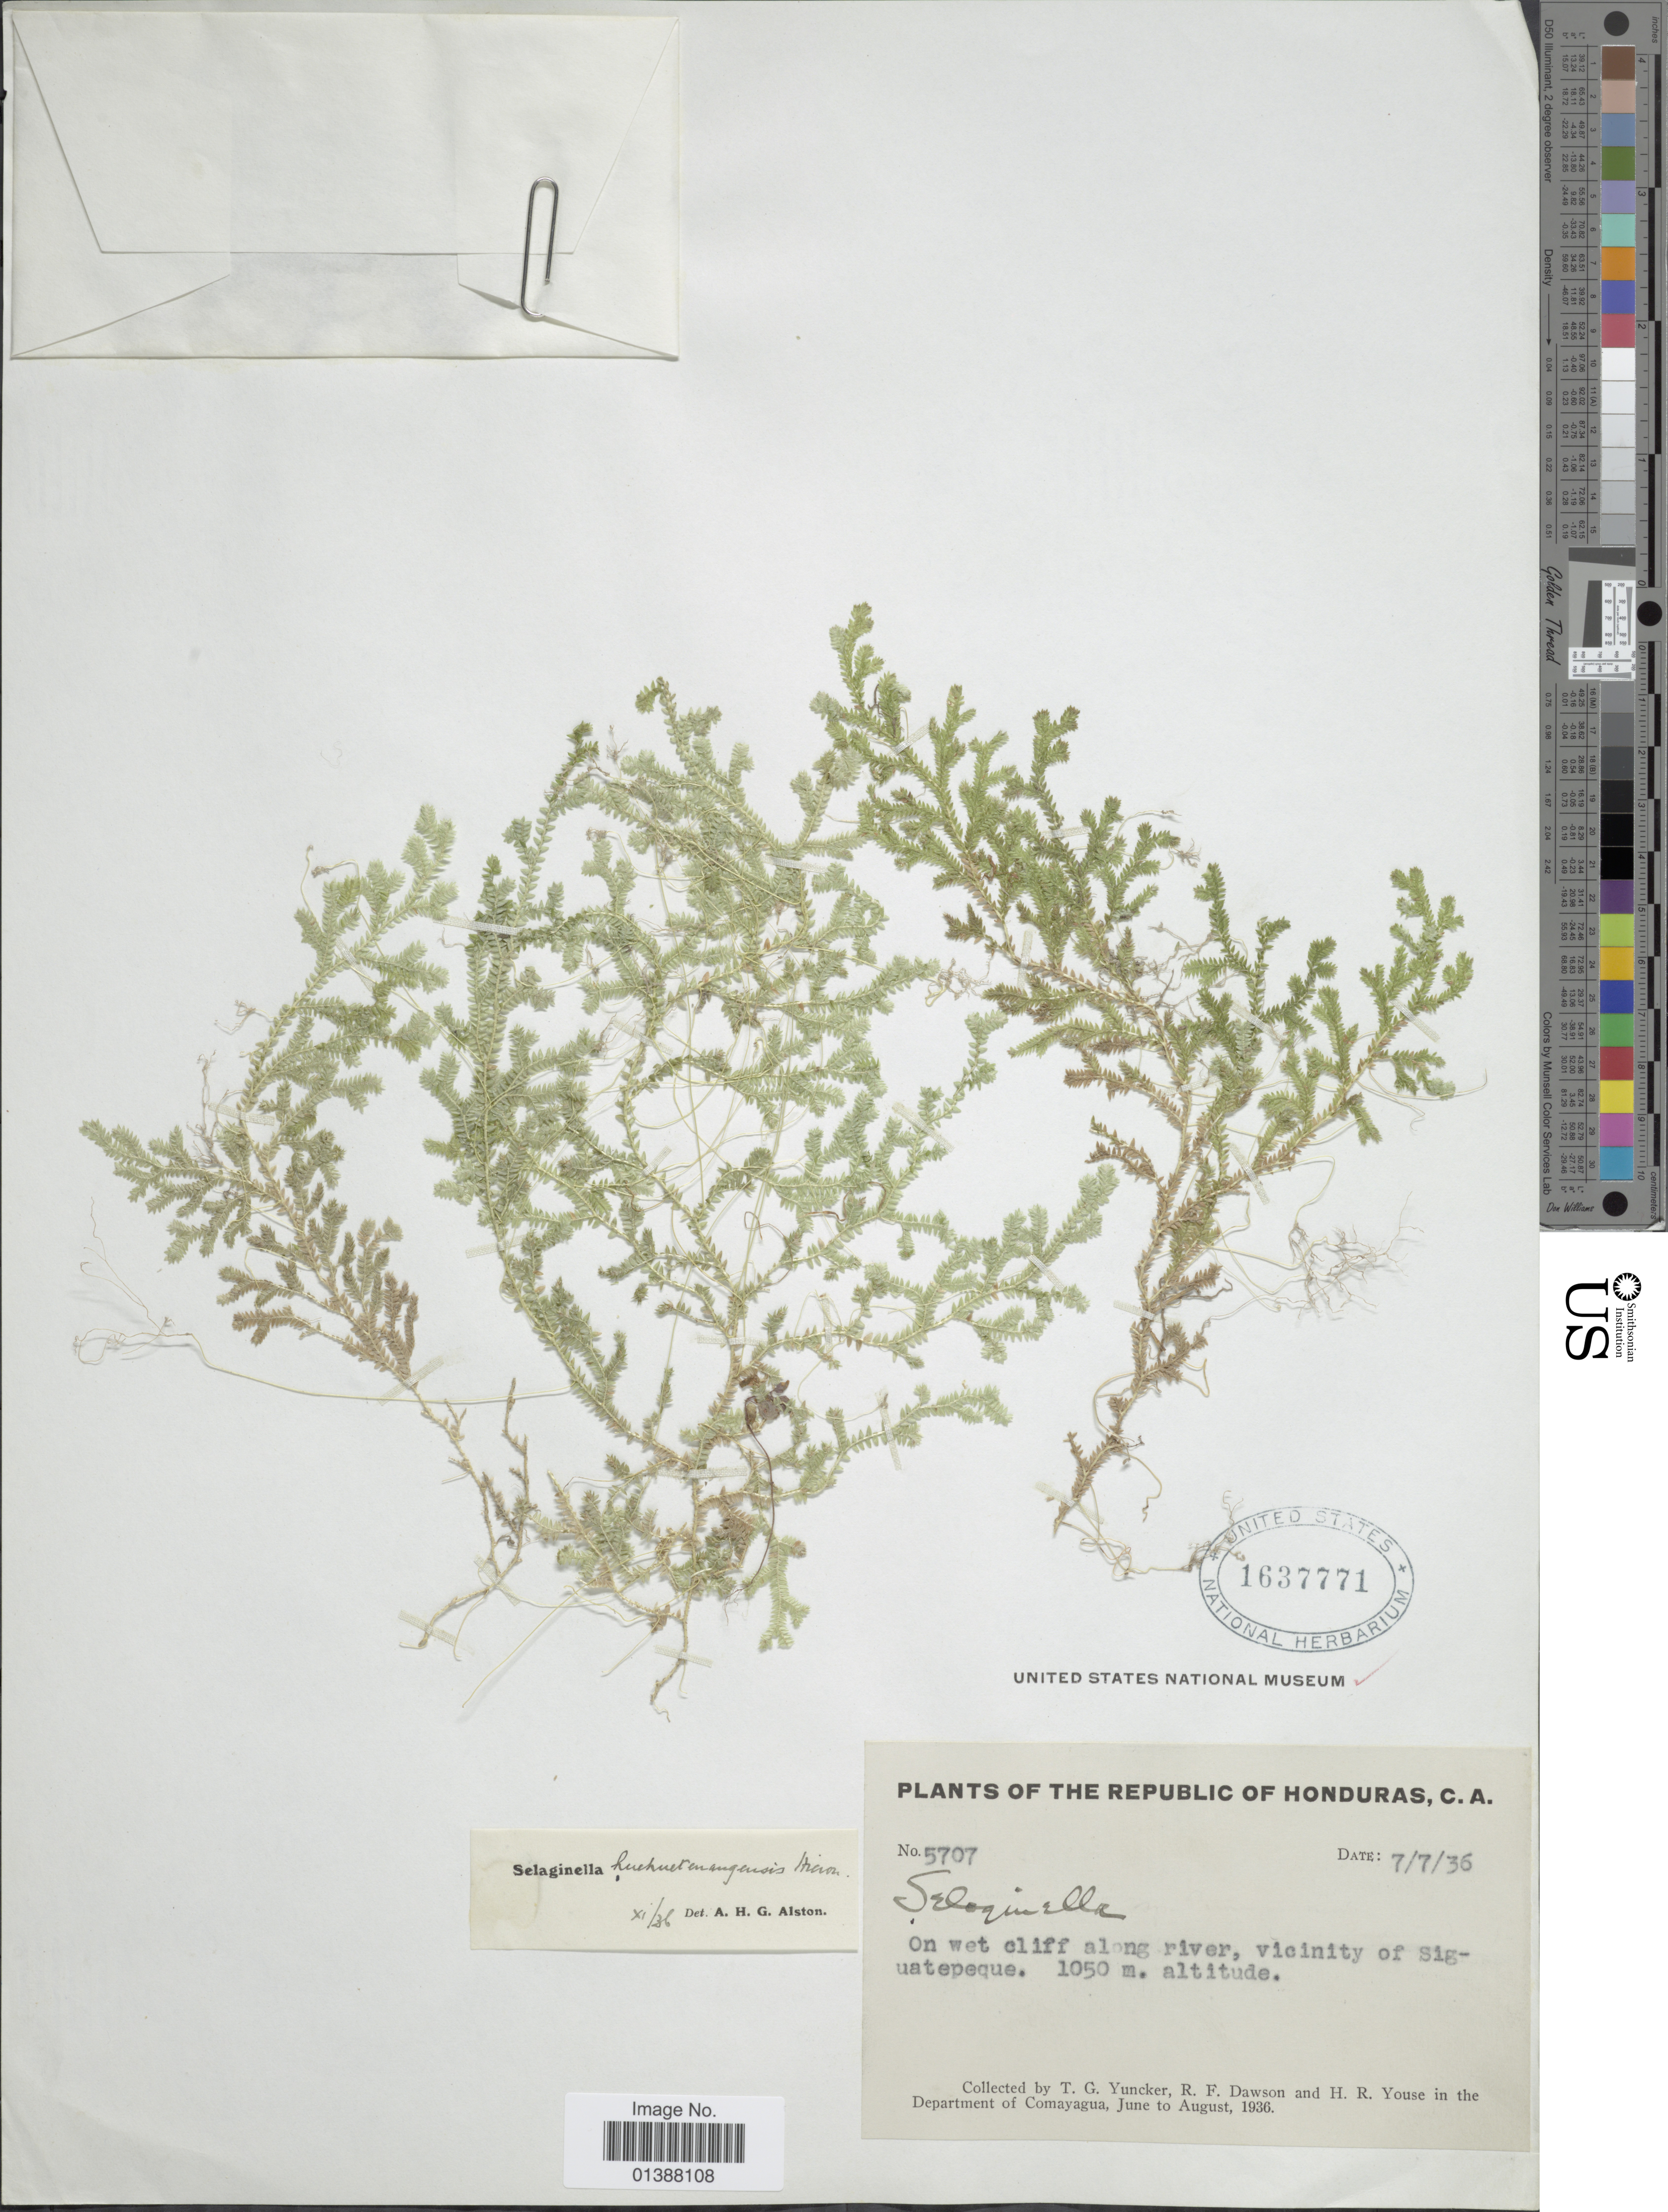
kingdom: Plantae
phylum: Tracheophyta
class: Lycopodiopsida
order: Selaginellales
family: Selaginellaceae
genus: Selaginella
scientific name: Selaginella huehuetenangensis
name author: Hieron.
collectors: T. G. Yuncker, R. F. Dawson & H. Youse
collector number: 5707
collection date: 1936-07-07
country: Honduras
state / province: Comayagua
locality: On wet cliff along river, vicinity of SiguatepequeThe Republic of Honduras, C.A. , in the Department of Comayagua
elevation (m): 1050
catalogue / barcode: US 1637771